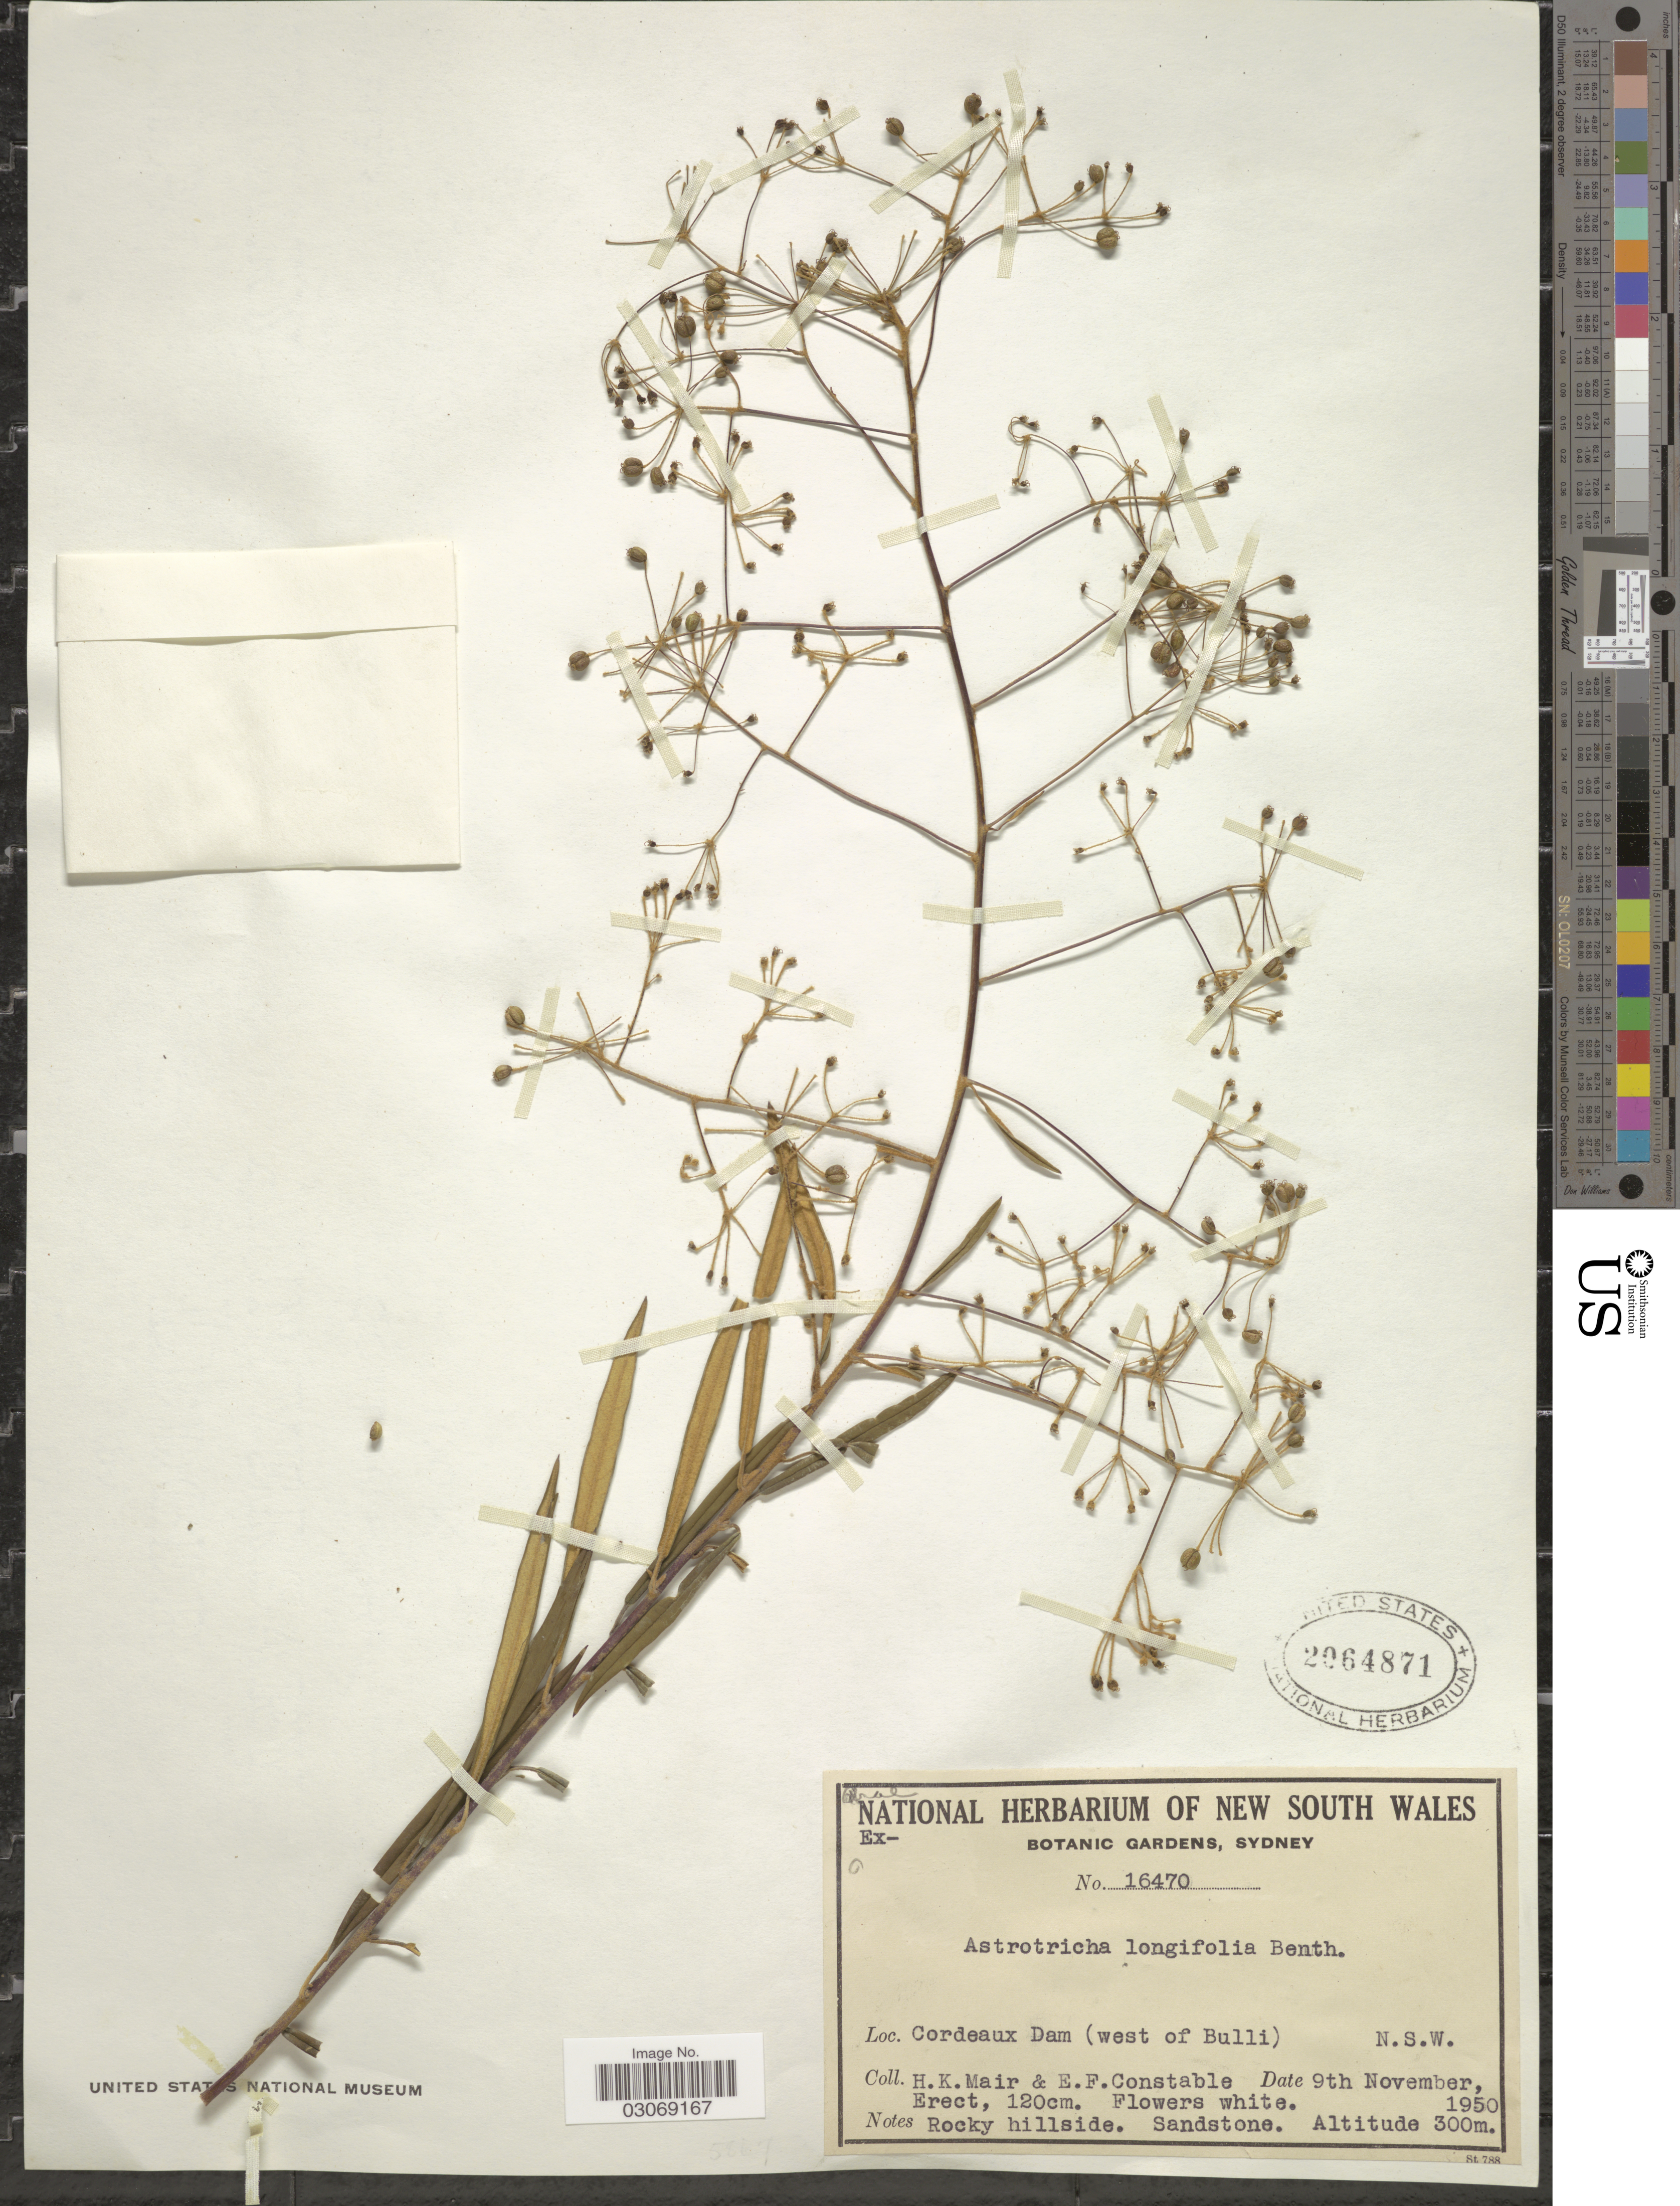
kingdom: Plantae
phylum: Tracheophyta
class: Magnoliopsida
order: Apiales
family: Araliaceae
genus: Astrotricha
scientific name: Astrotricha longifolia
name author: Benth.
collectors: H. Mair & E. F. Constable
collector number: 16470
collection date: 1950-11-09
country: Australia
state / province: New South Wales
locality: Cordeaux Dam (west of Bulli).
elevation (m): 300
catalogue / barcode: US 2064871